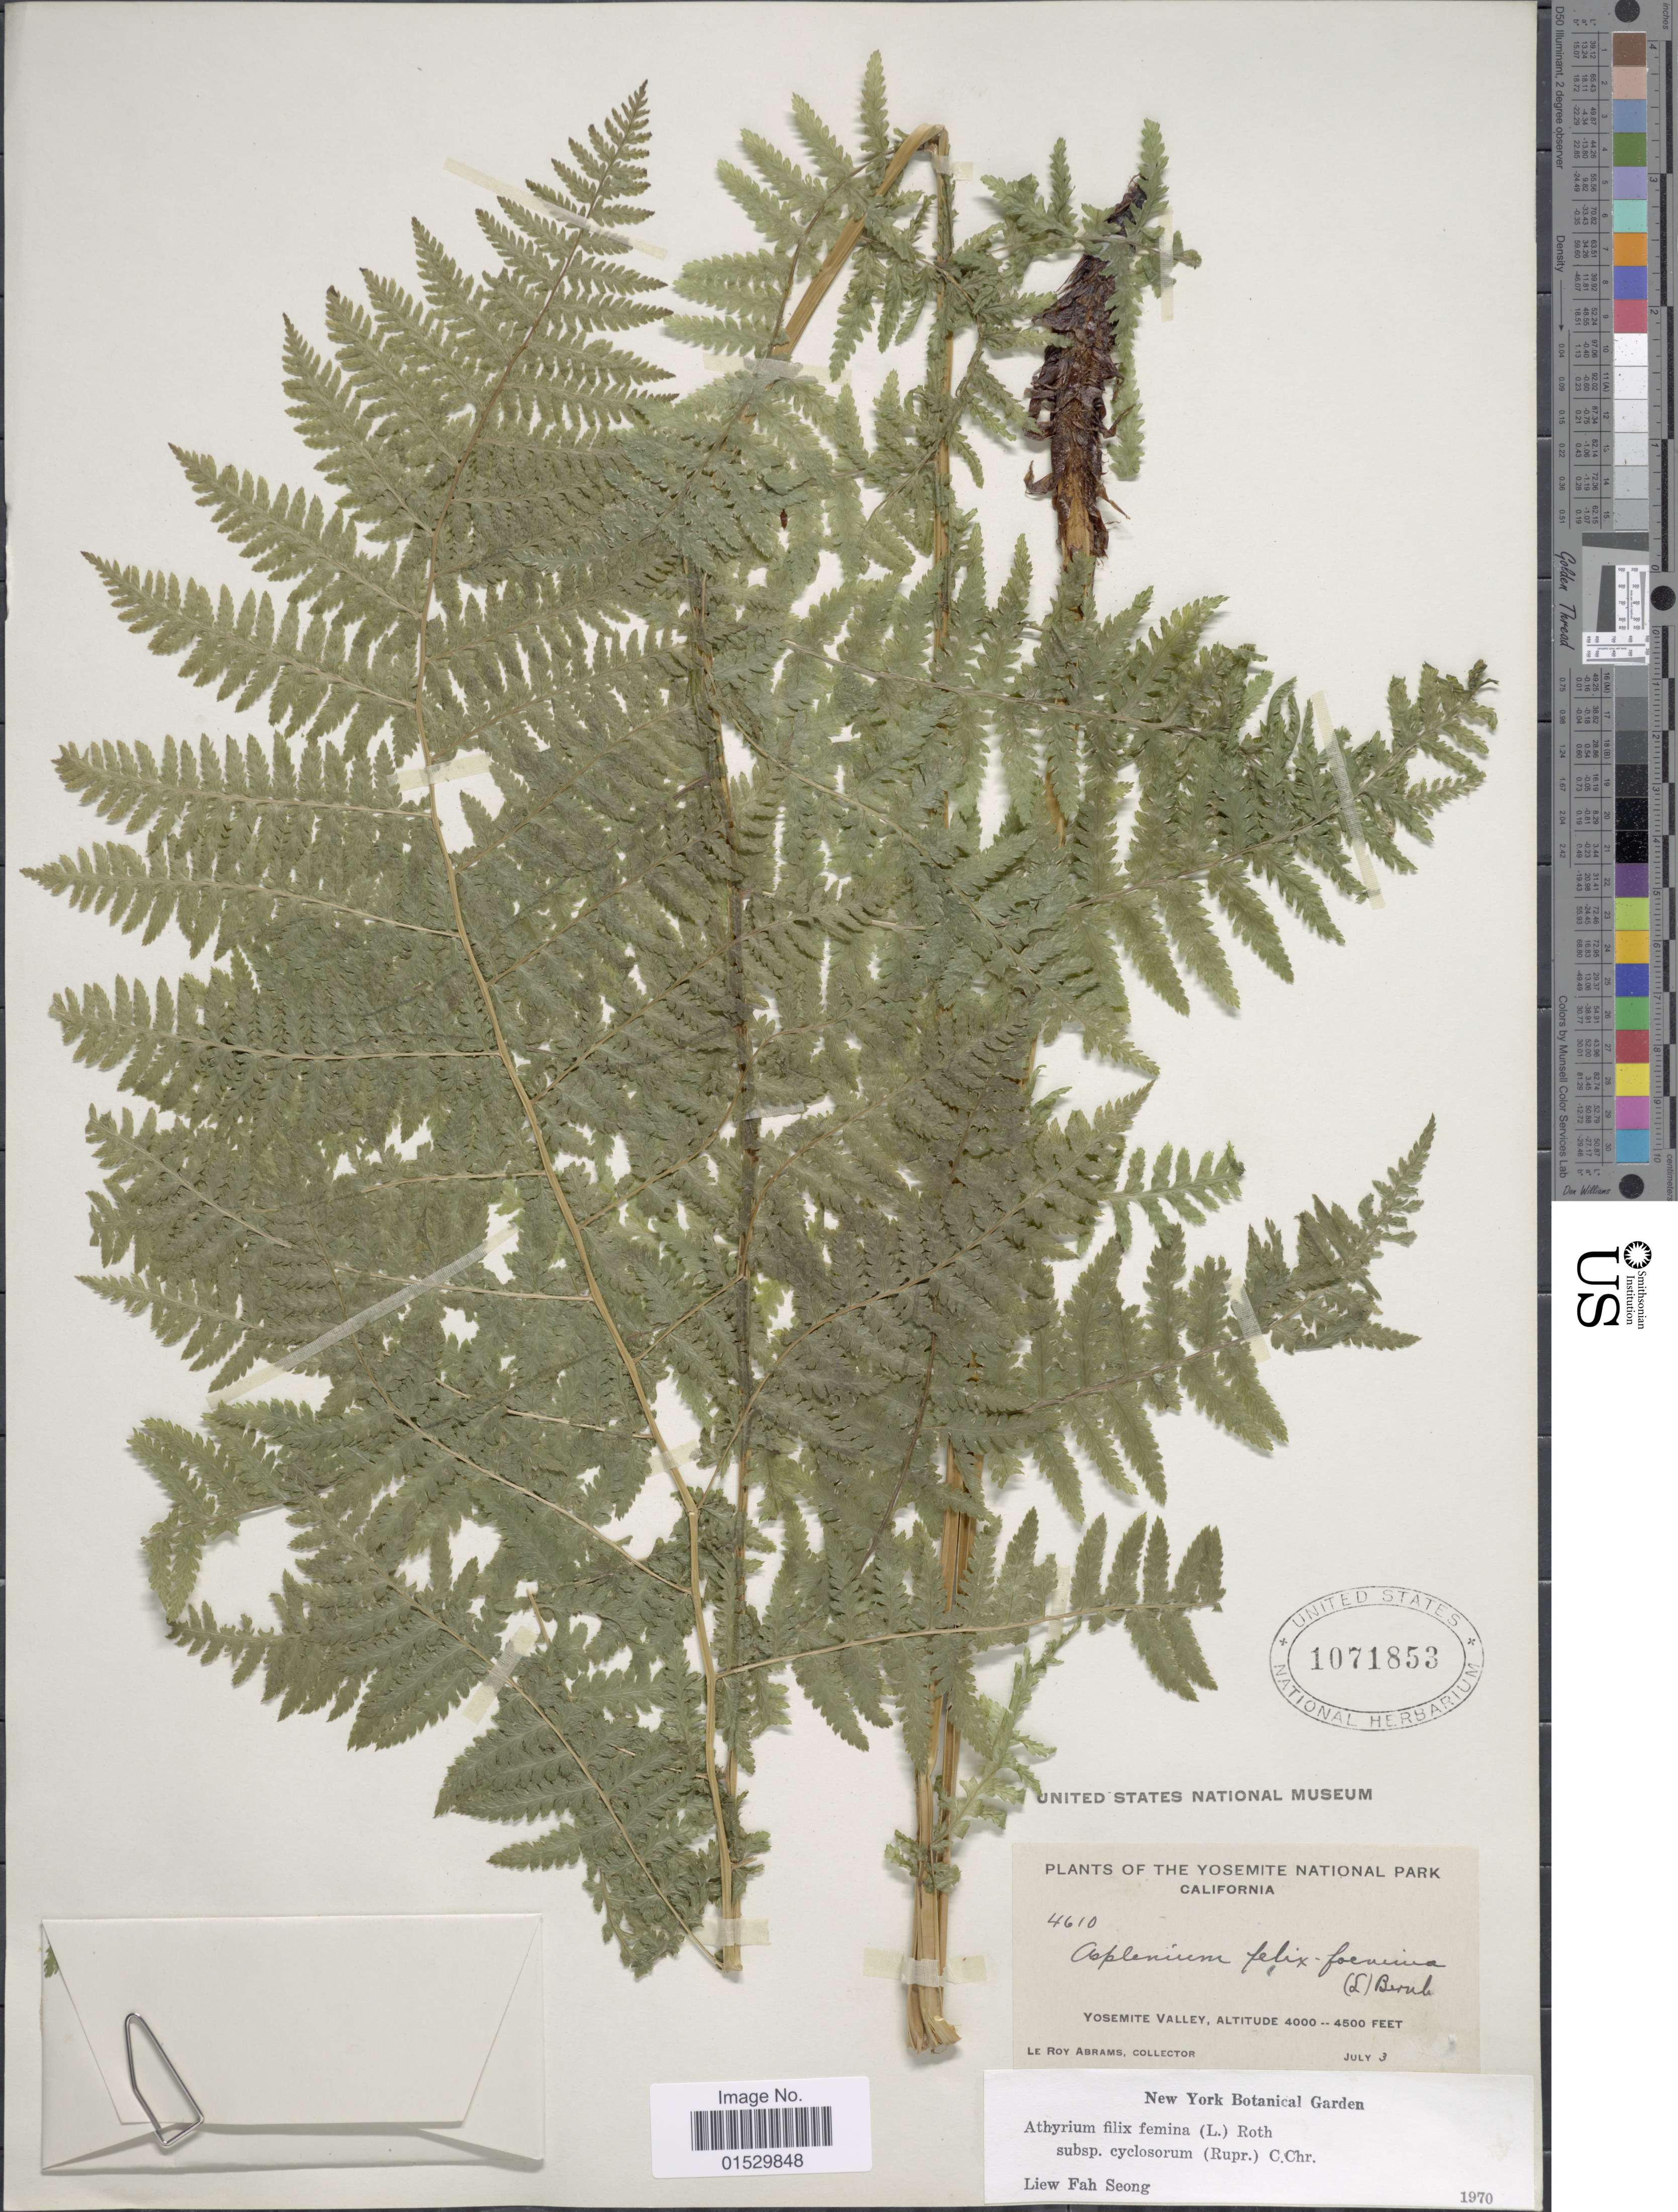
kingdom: Plantae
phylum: Tracheophyta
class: Polypodiopsida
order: Polypodiales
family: Athyriaceae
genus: Athyrium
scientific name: Athyrium filix-femina subsp. cyclosorum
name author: (Rupr.) C. Chr.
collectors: L. Abrams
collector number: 4610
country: United States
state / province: California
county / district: Mariposa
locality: Yosemite National Park, Yosemite Valley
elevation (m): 1219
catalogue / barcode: US 1071853